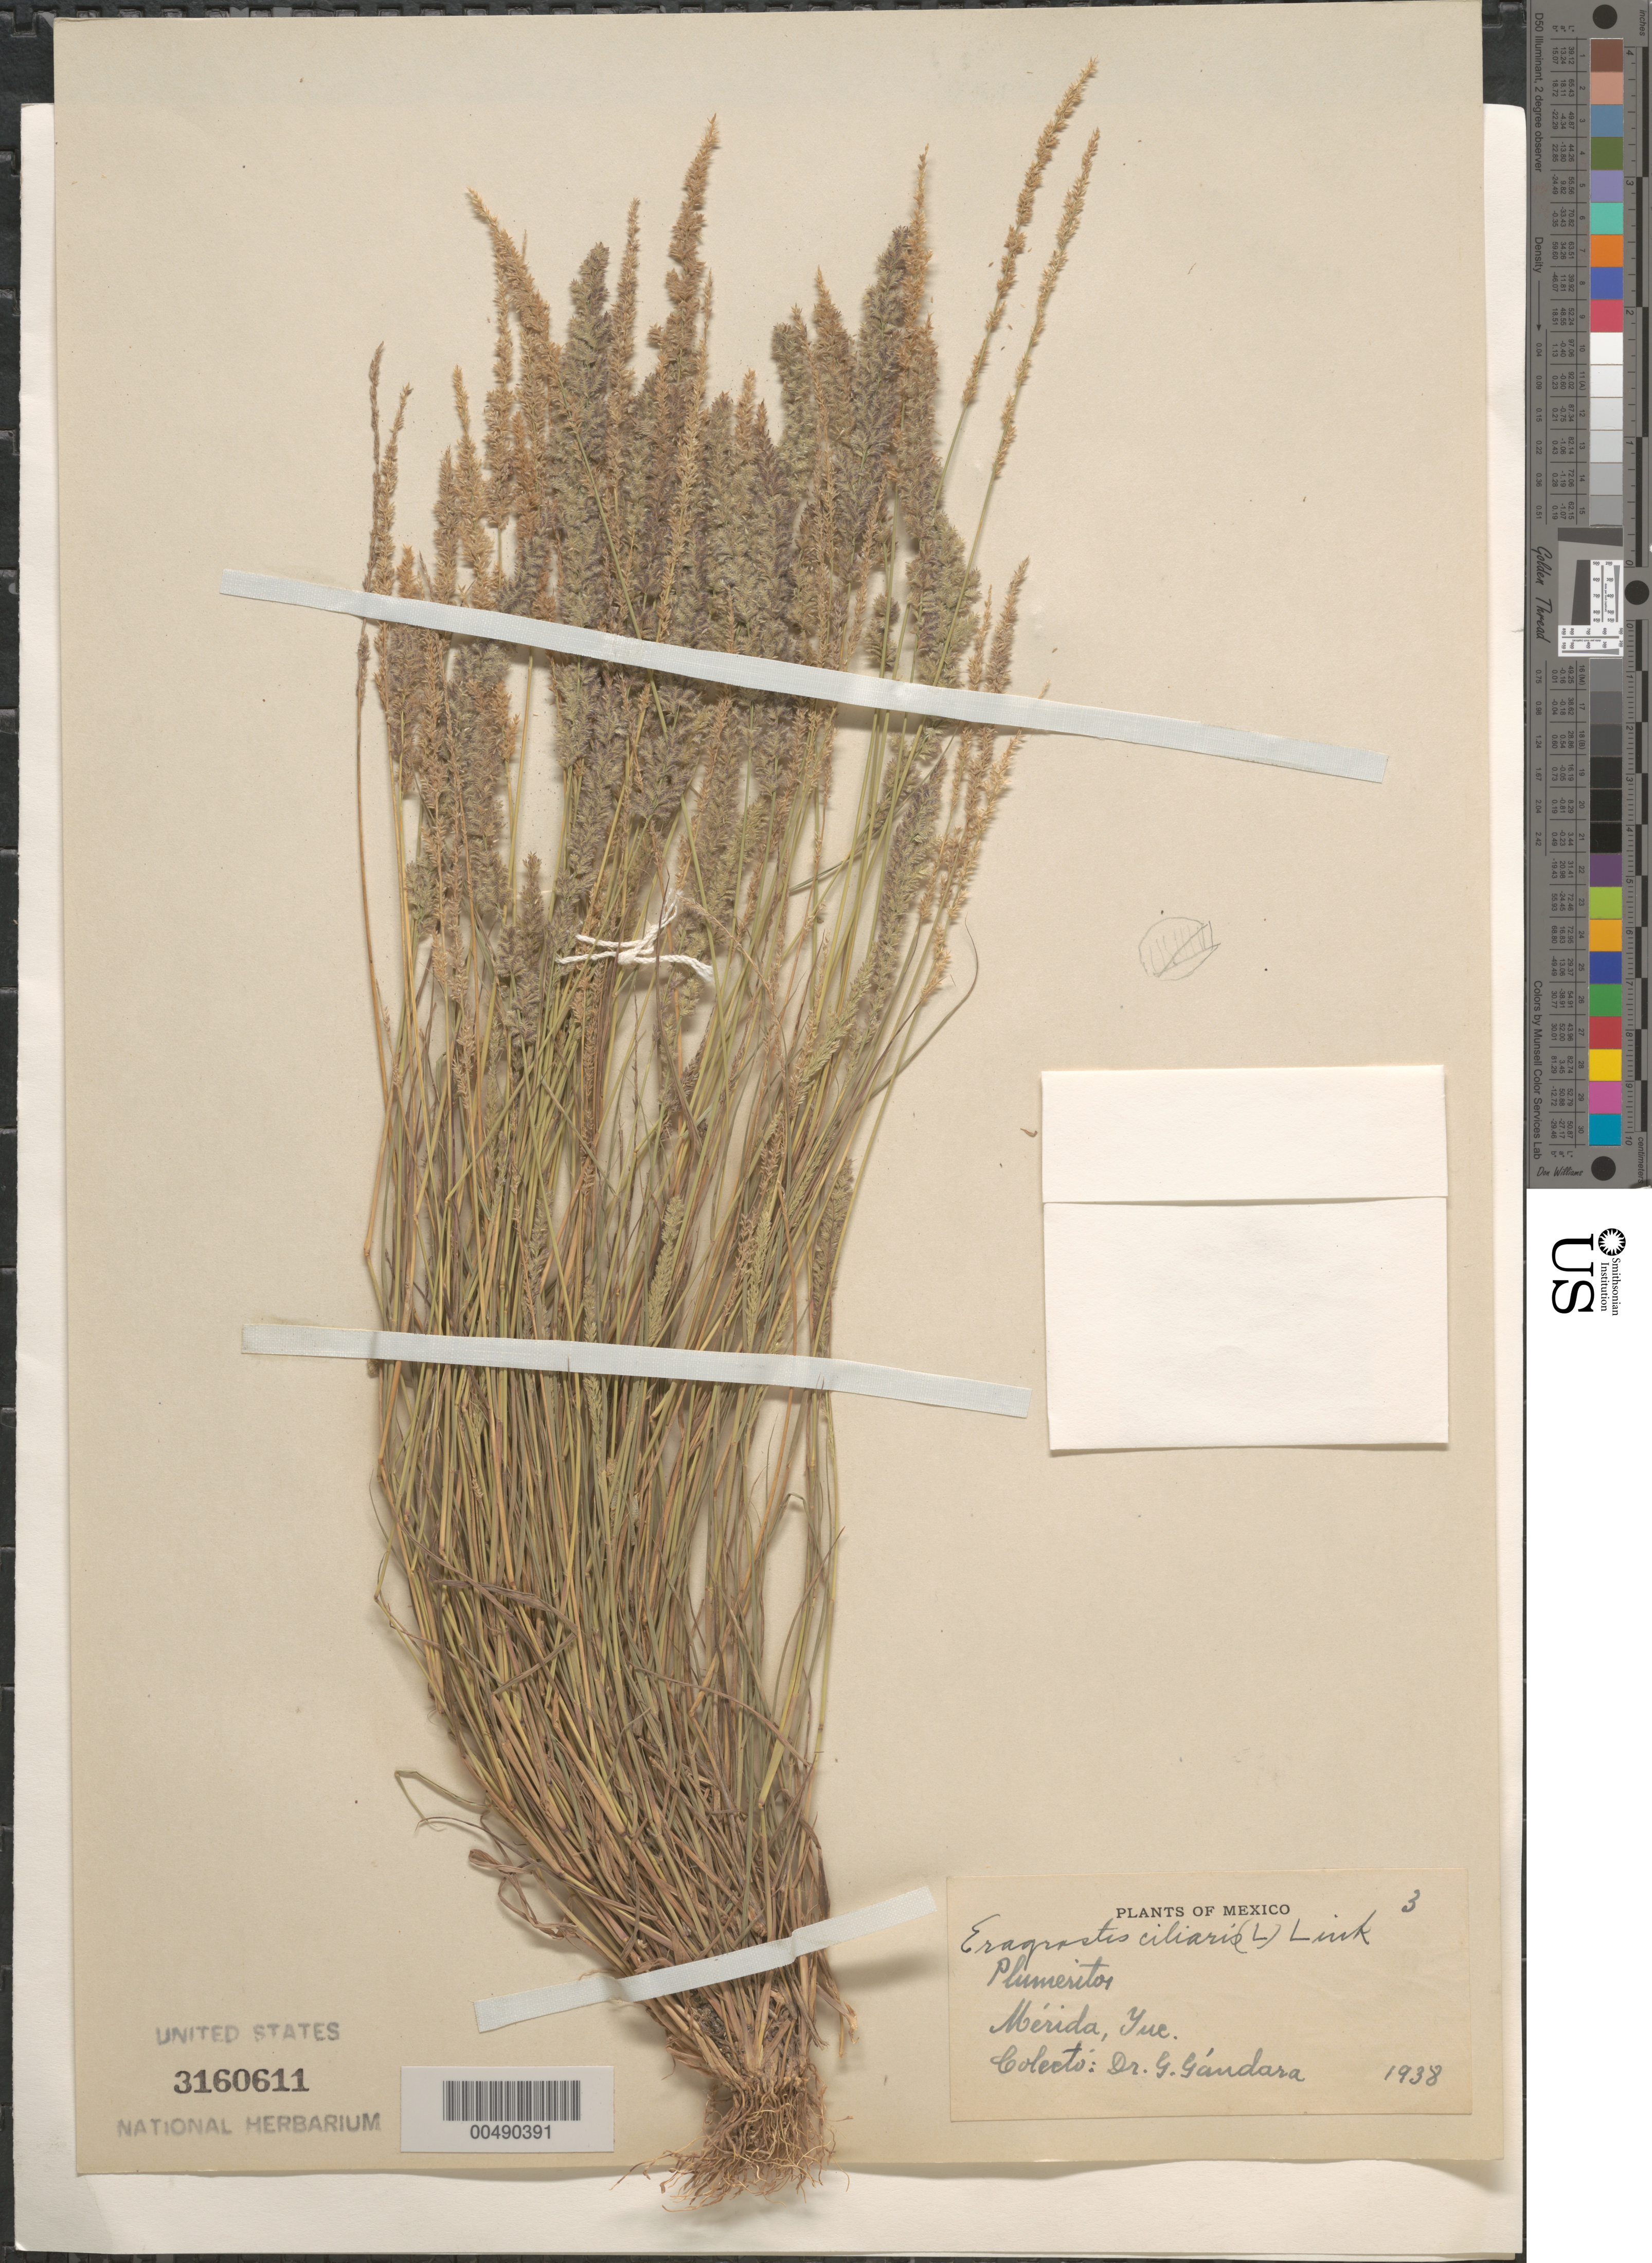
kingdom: Plantae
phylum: Tracheophyta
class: Liliopsida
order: Poales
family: Poaceae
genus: Eragrostis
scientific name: Eragrostis ciliaris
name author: (L.) R. Br.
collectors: G. Gandara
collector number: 3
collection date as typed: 1938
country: Mexico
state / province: Yucatan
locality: Mérida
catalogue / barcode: US 3160611